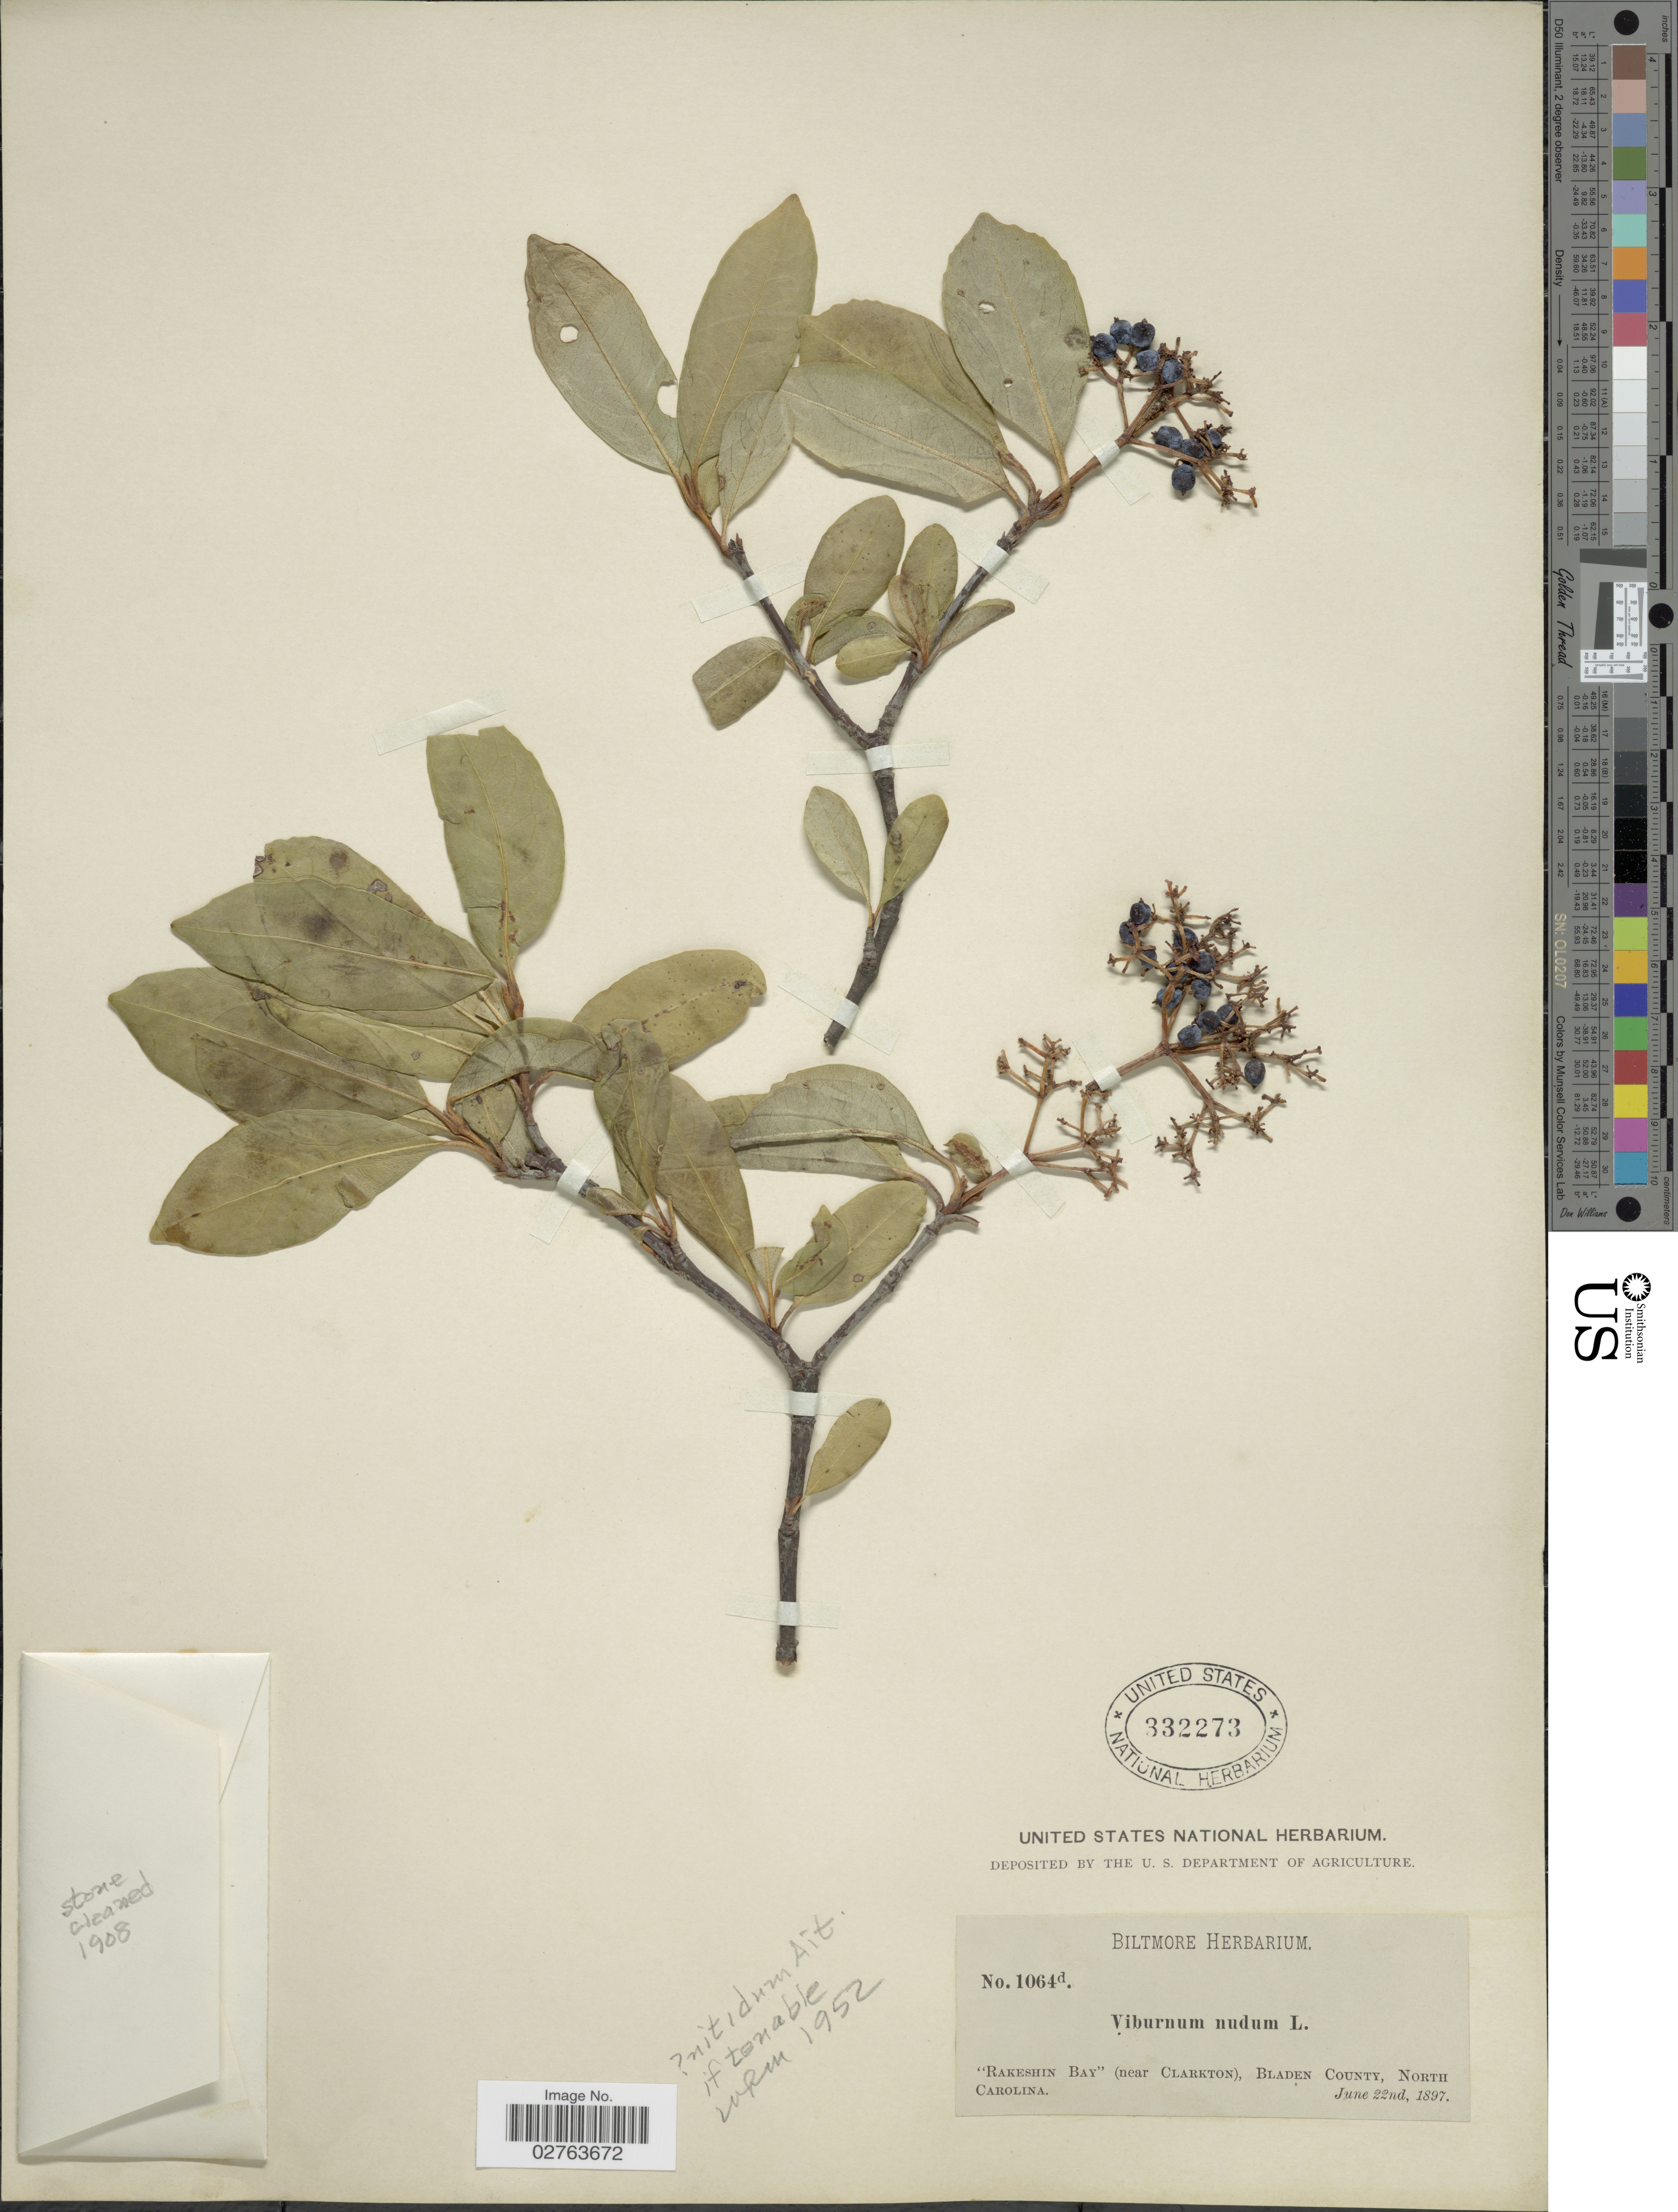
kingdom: Plantae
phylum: Tracheophyta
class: Magnoliopsida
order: Dipsacales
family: Viburnaceae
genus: Viburnum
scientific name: Viburnum nitidum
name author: Aiton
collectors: ex herb. Biltmore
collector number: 1064d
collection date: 1897-06-22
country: United States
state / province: North Carolina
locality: Rakeshin Bay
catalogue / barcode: US 332273